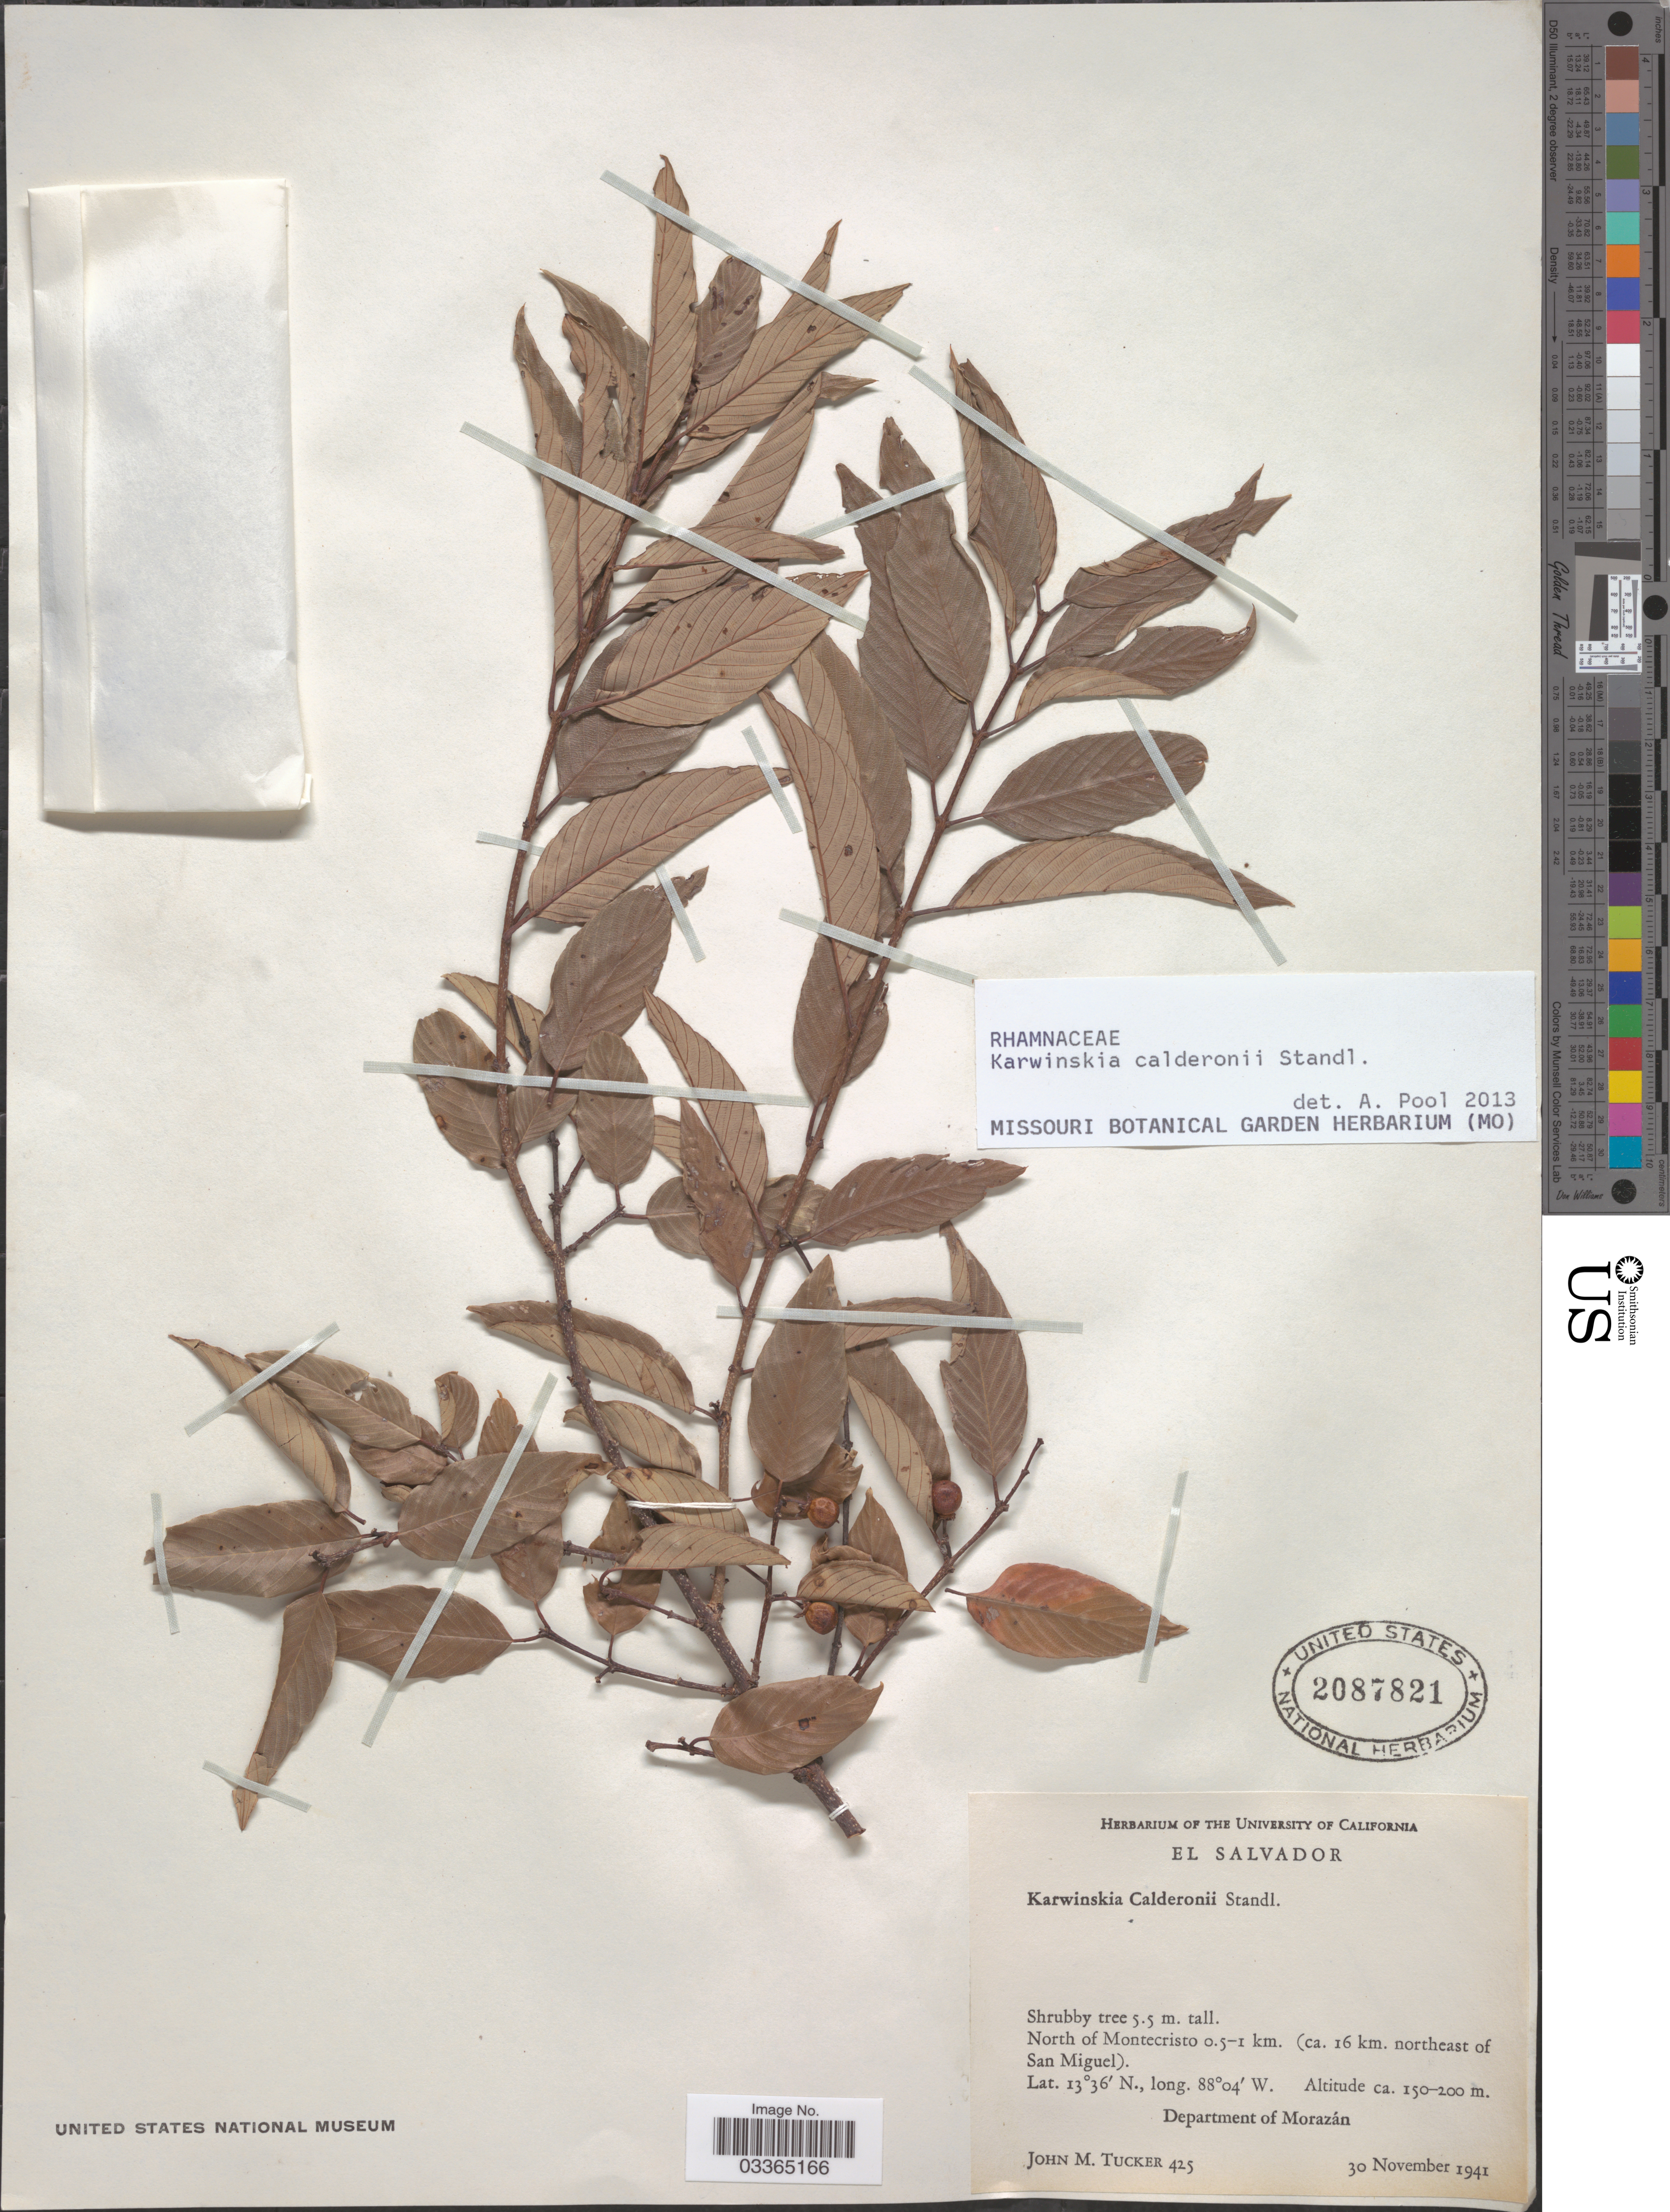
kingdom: Plantae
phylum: Tracheophyta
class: Magnoliopsida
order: Rosales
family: Rhamnaceae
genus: Karwinskia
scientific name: Karwinskia calderonii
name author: Standl.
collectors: J. M. Tucker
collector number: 425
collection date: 1941-11-30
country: El Salvador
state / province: Morazan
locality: North of Montecristo 0.5-1 km. (ca. 16 km. northeast of San Miguel). Department of Morazán.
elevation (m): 150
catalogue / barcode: US 2087821